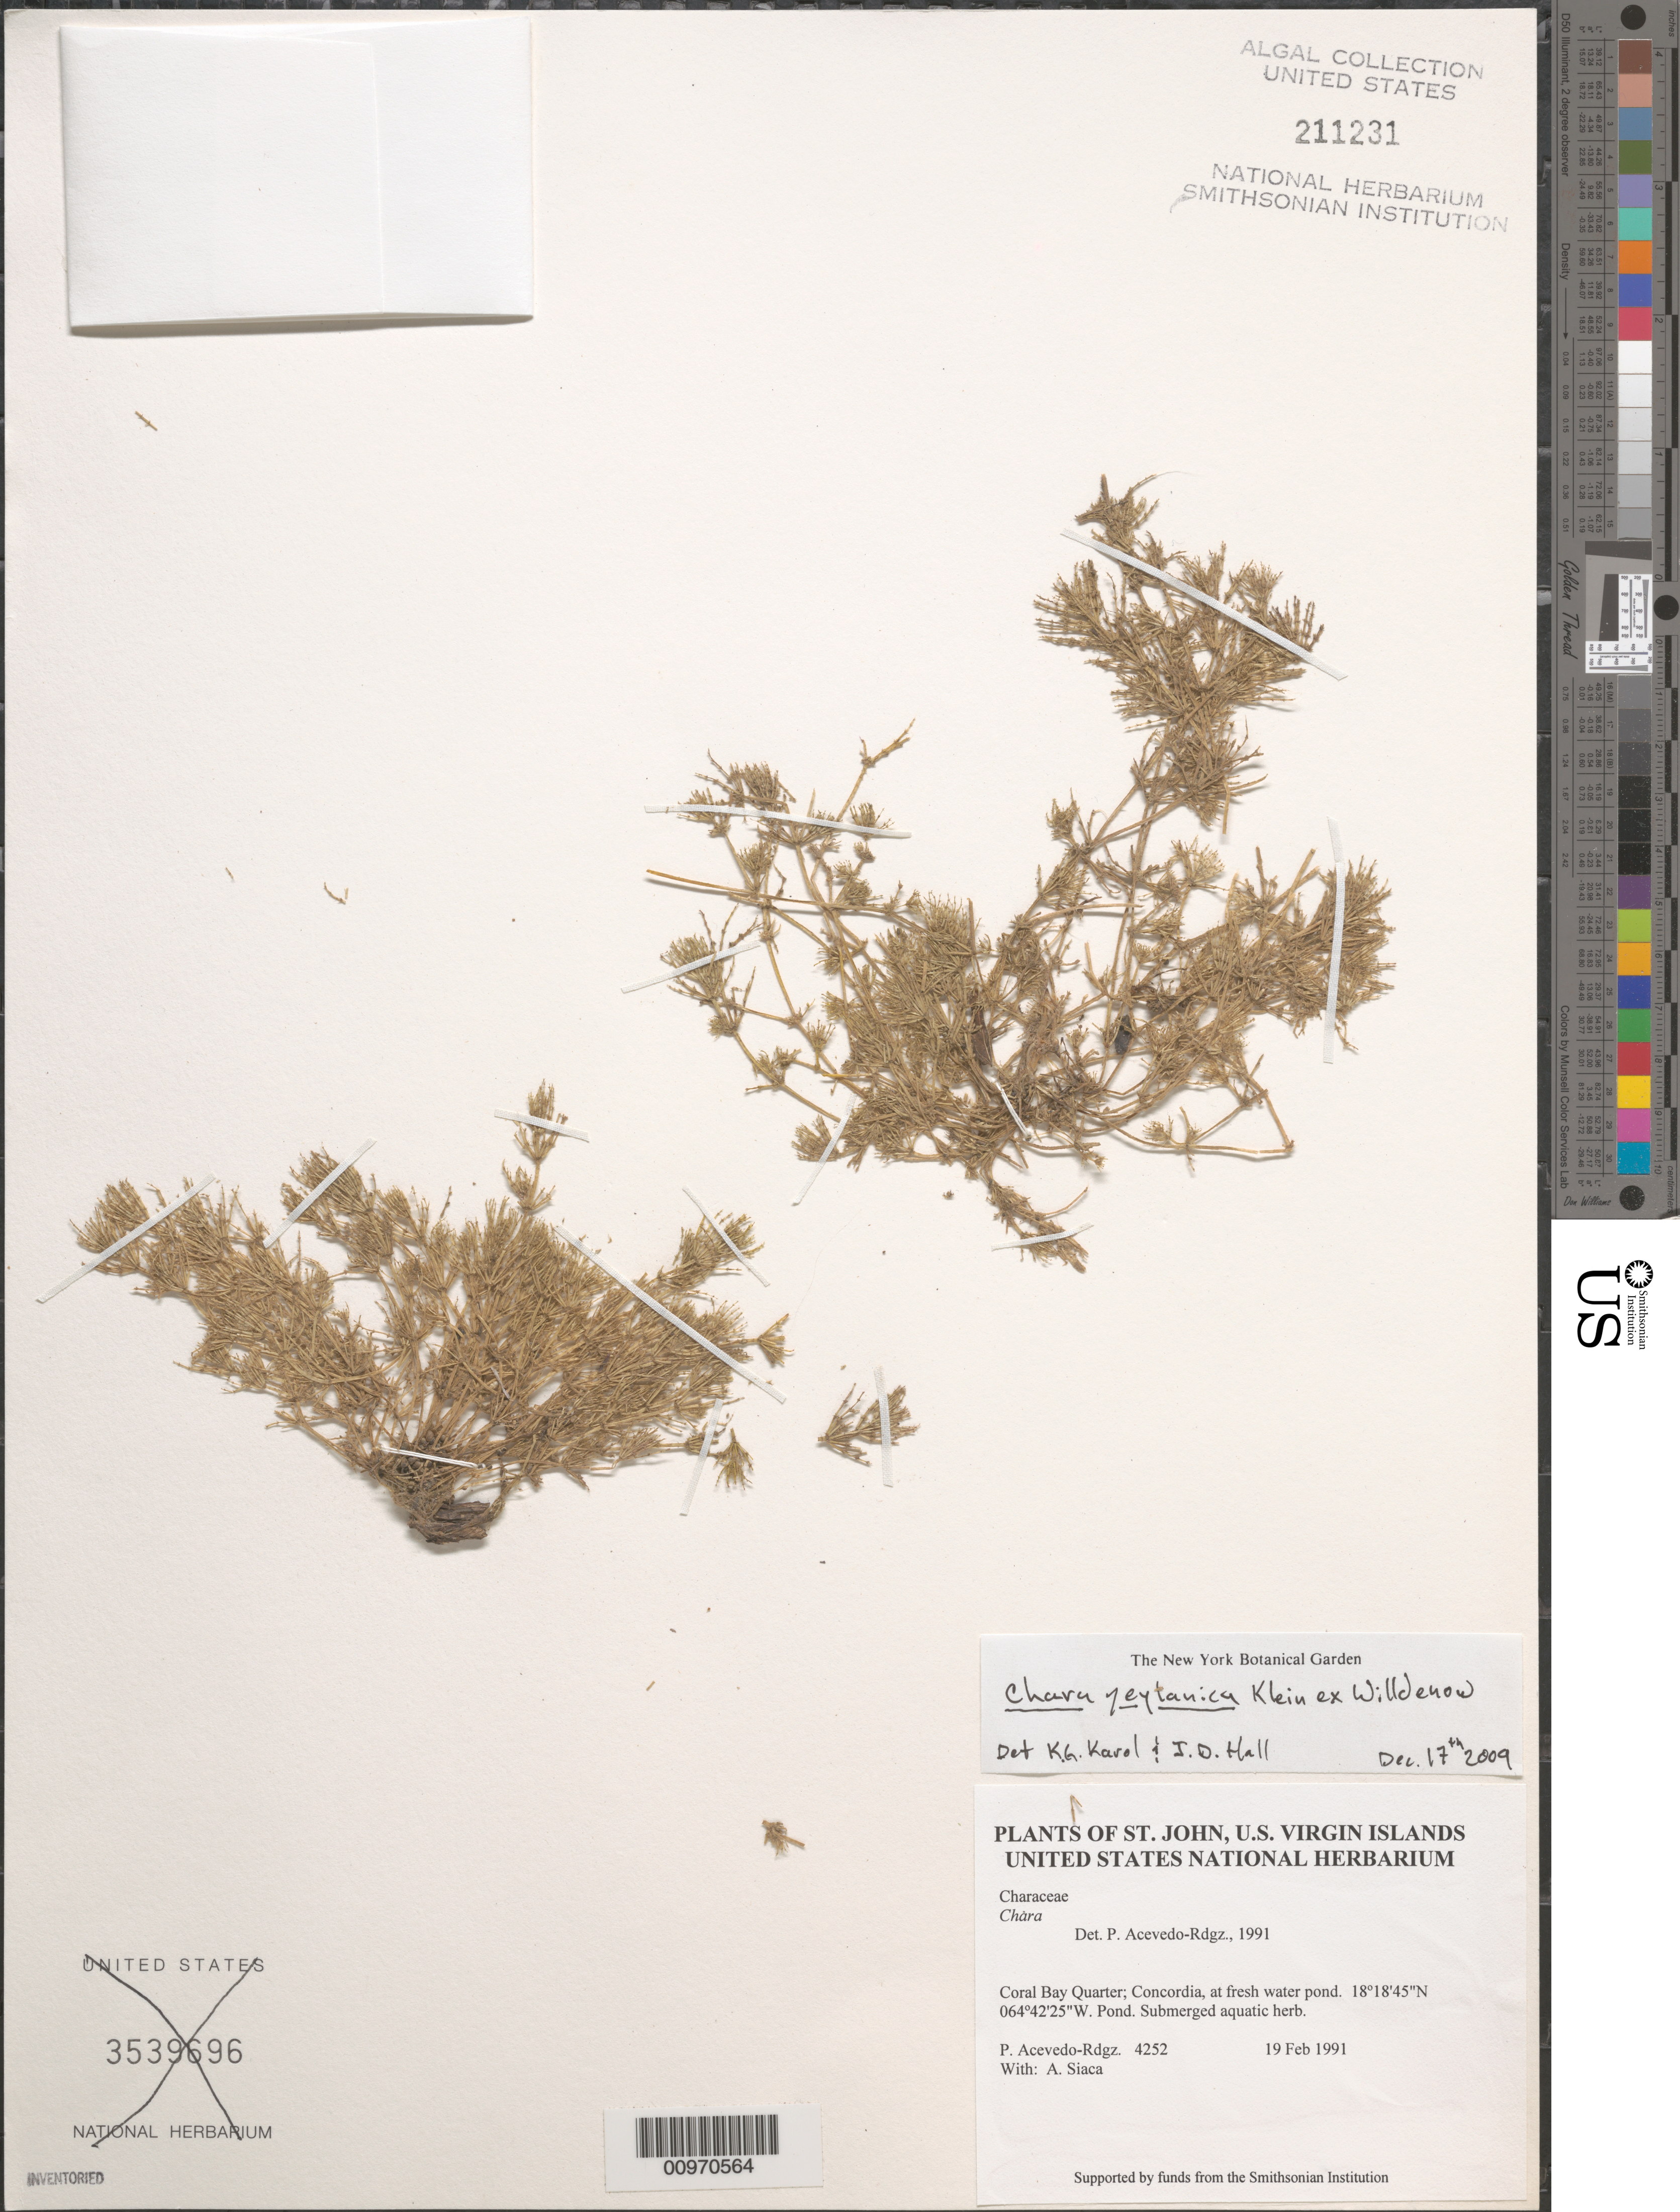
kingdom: Plantae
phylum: Charophyta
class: Charophyceae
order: Charales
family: Characeae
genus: Chara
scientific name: Chara zeylanica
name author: J.G. Klein ex Willd.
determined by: Karol, K. G.; Hall, J. D.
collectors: P. Acevedo-Rodr. & A. Siaca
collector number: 4252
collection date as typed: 19 Feb 1991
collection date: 1991-02-19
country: U.S. Virgin Islands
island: St. John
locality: Coral Bay Quarter, Concordia, fresh water pond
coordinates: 18 18'45"N, 064 42'25"W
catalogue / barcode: US 211231